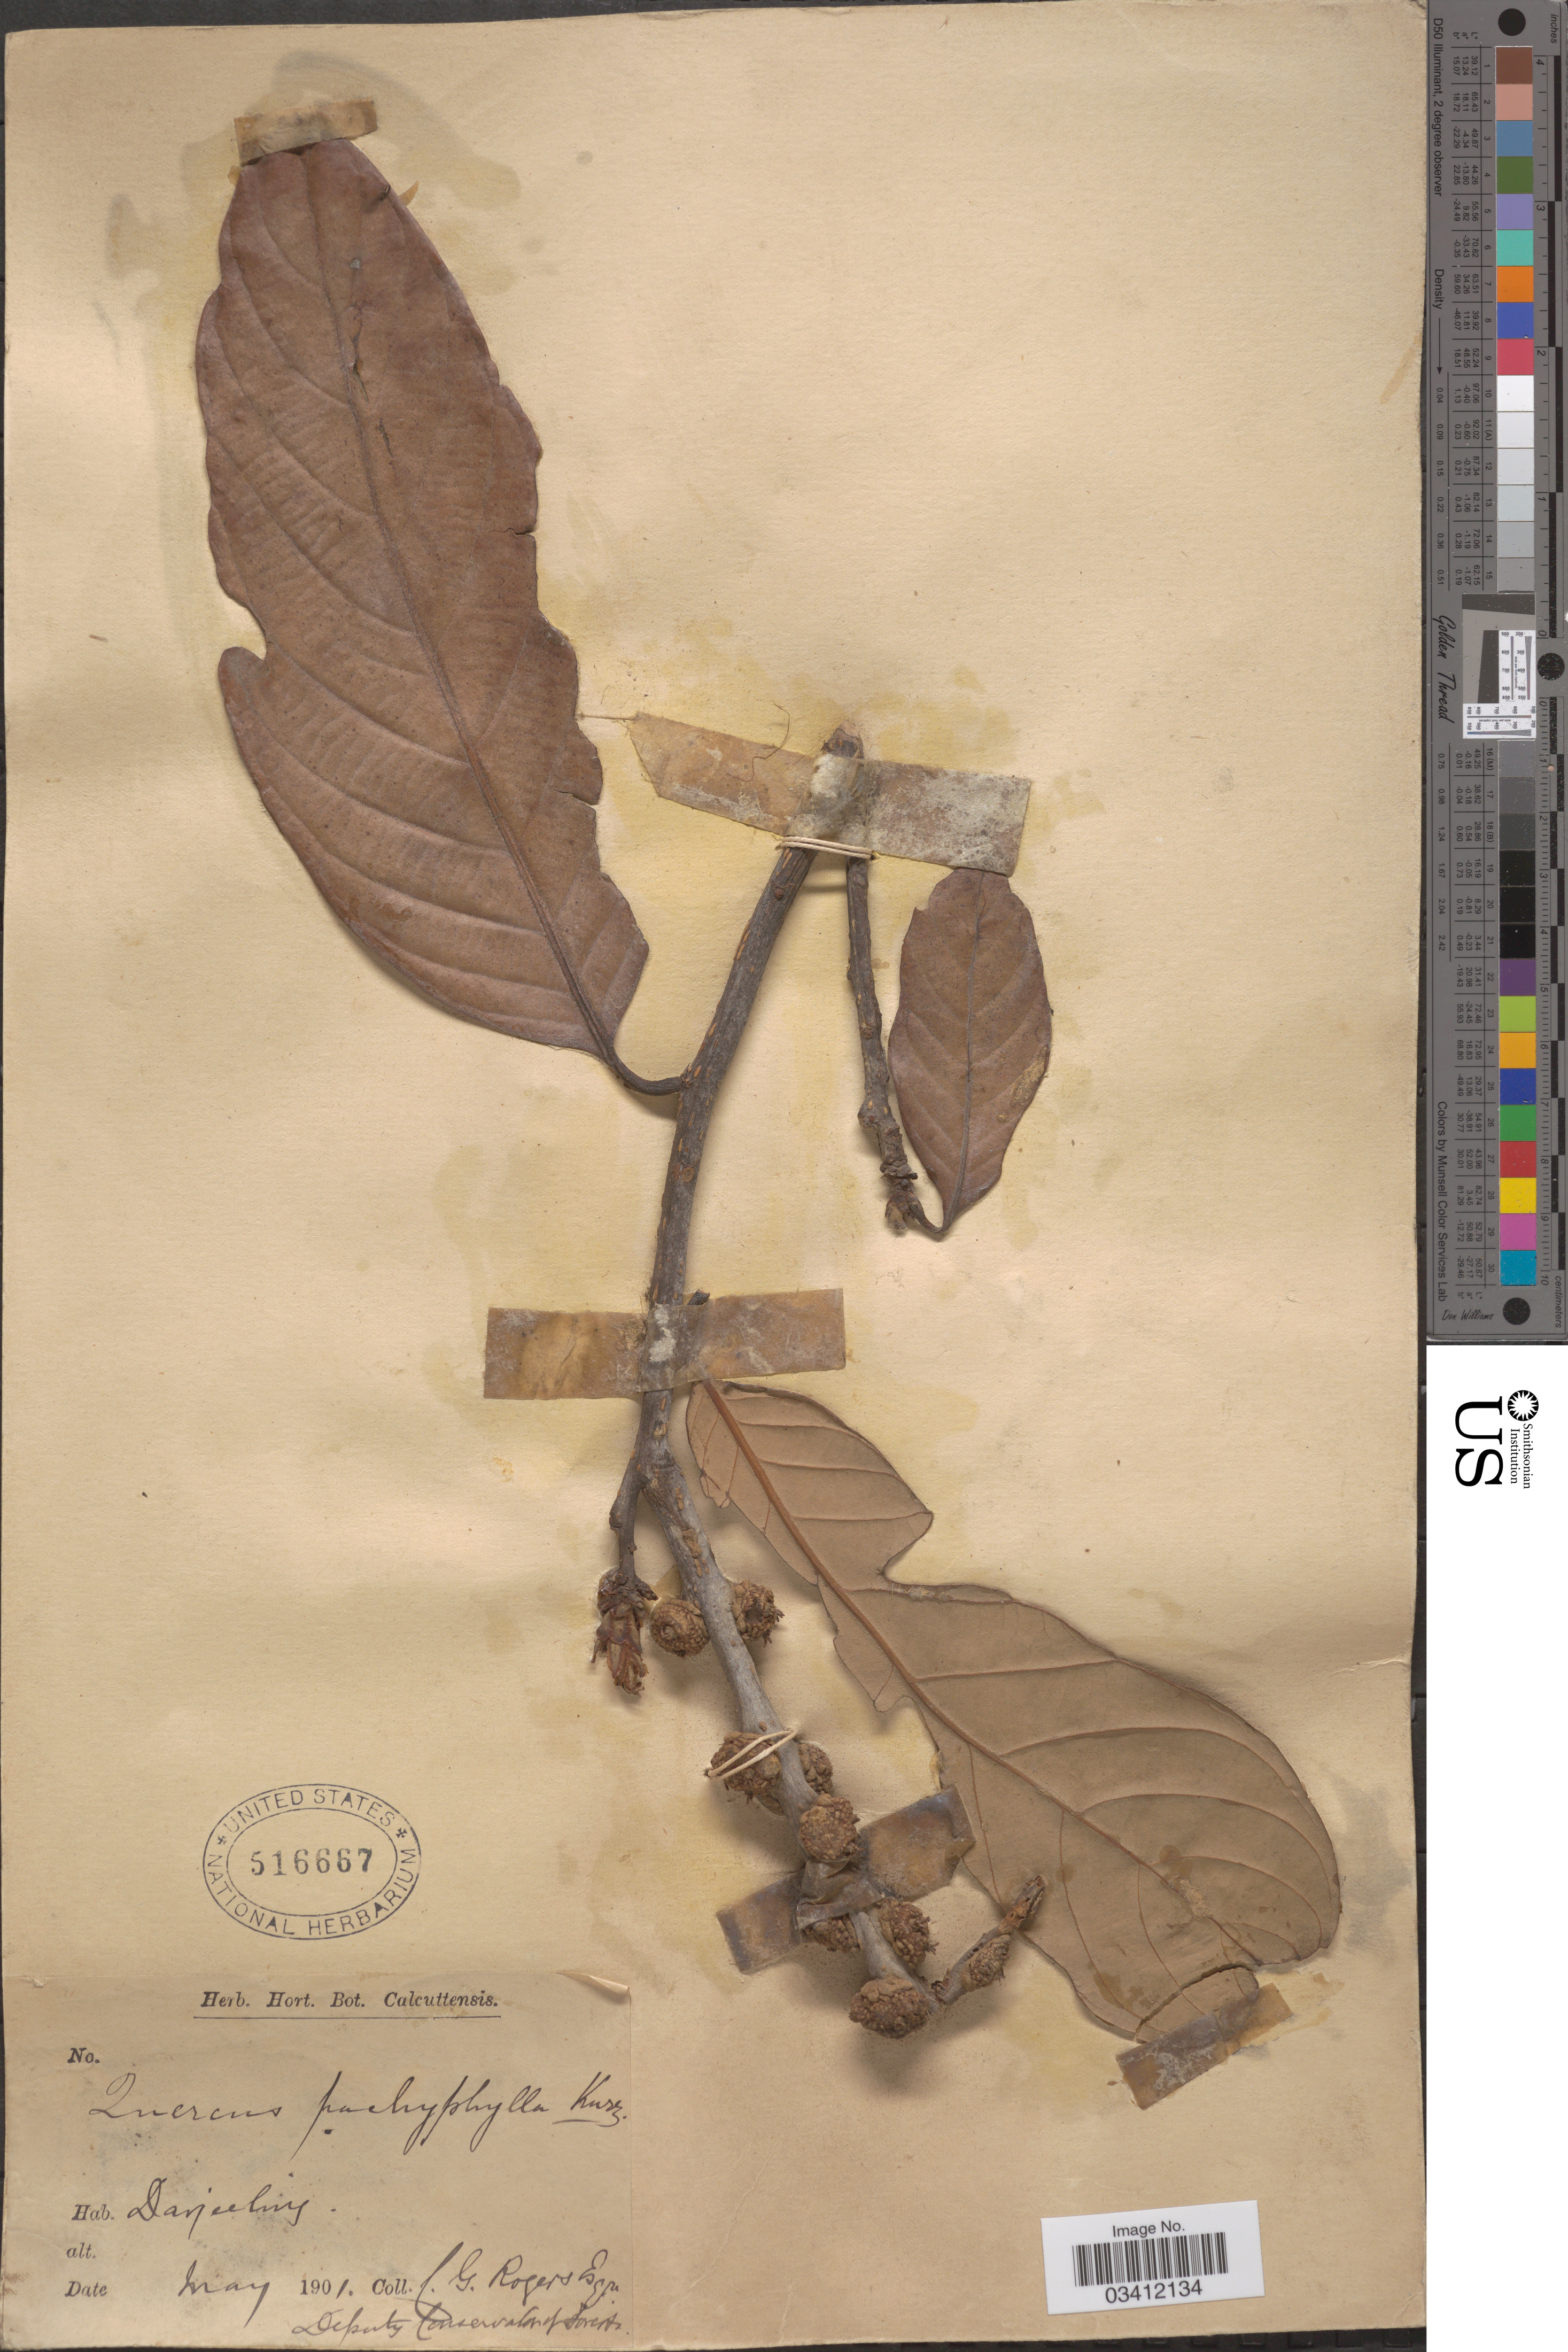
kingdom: Plantae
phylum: Tracheophyta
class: Magnoliopsida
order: Fagales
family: Fagaceae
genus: Quercus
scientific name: Quercus pachyphylla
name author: Kurz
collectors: C. Rogers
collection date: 1901-05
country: India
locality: Darjeeling.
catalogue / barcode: US 516667